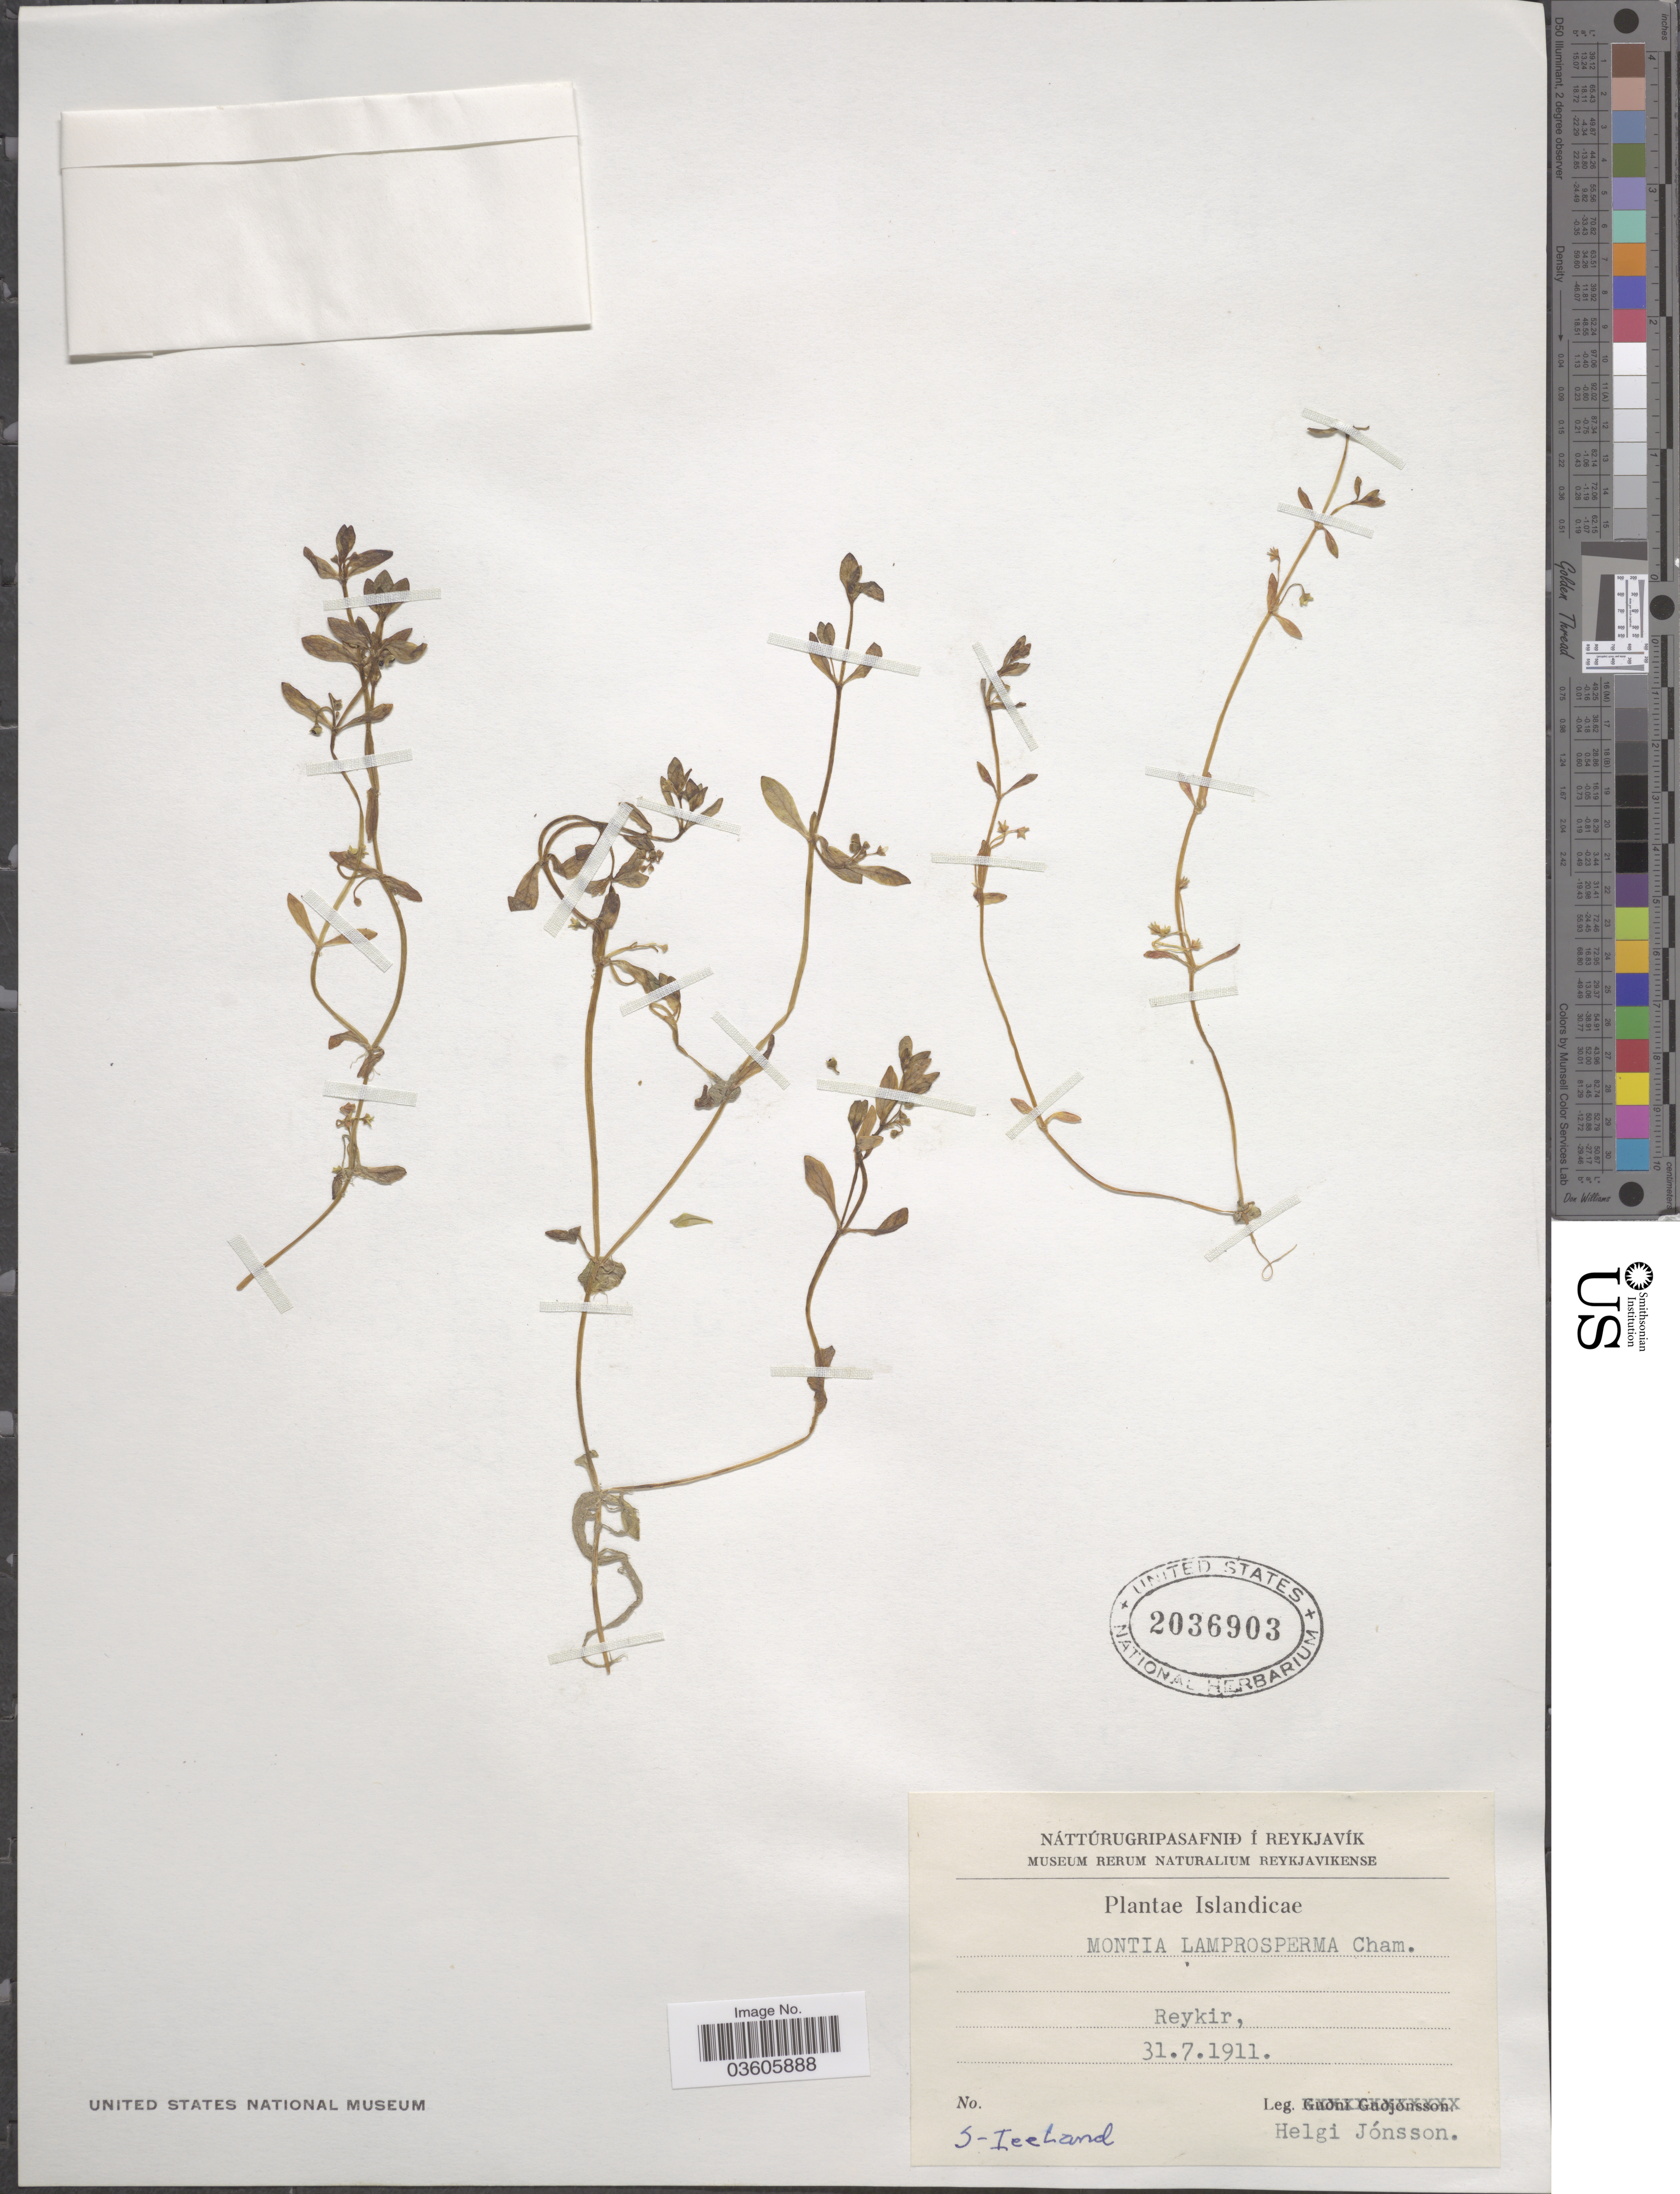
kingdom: Plantae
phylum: Tracheophyta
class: Magnoliopsida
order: Caryophyllales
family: Montiaceae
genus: Montia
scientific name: Montia lamprosperma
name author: Cham.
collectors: H. Jónsson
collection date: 1911-07-31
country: Iceland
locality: Islandicae. Reykir. S-Iceland.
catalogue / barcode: US 2036903